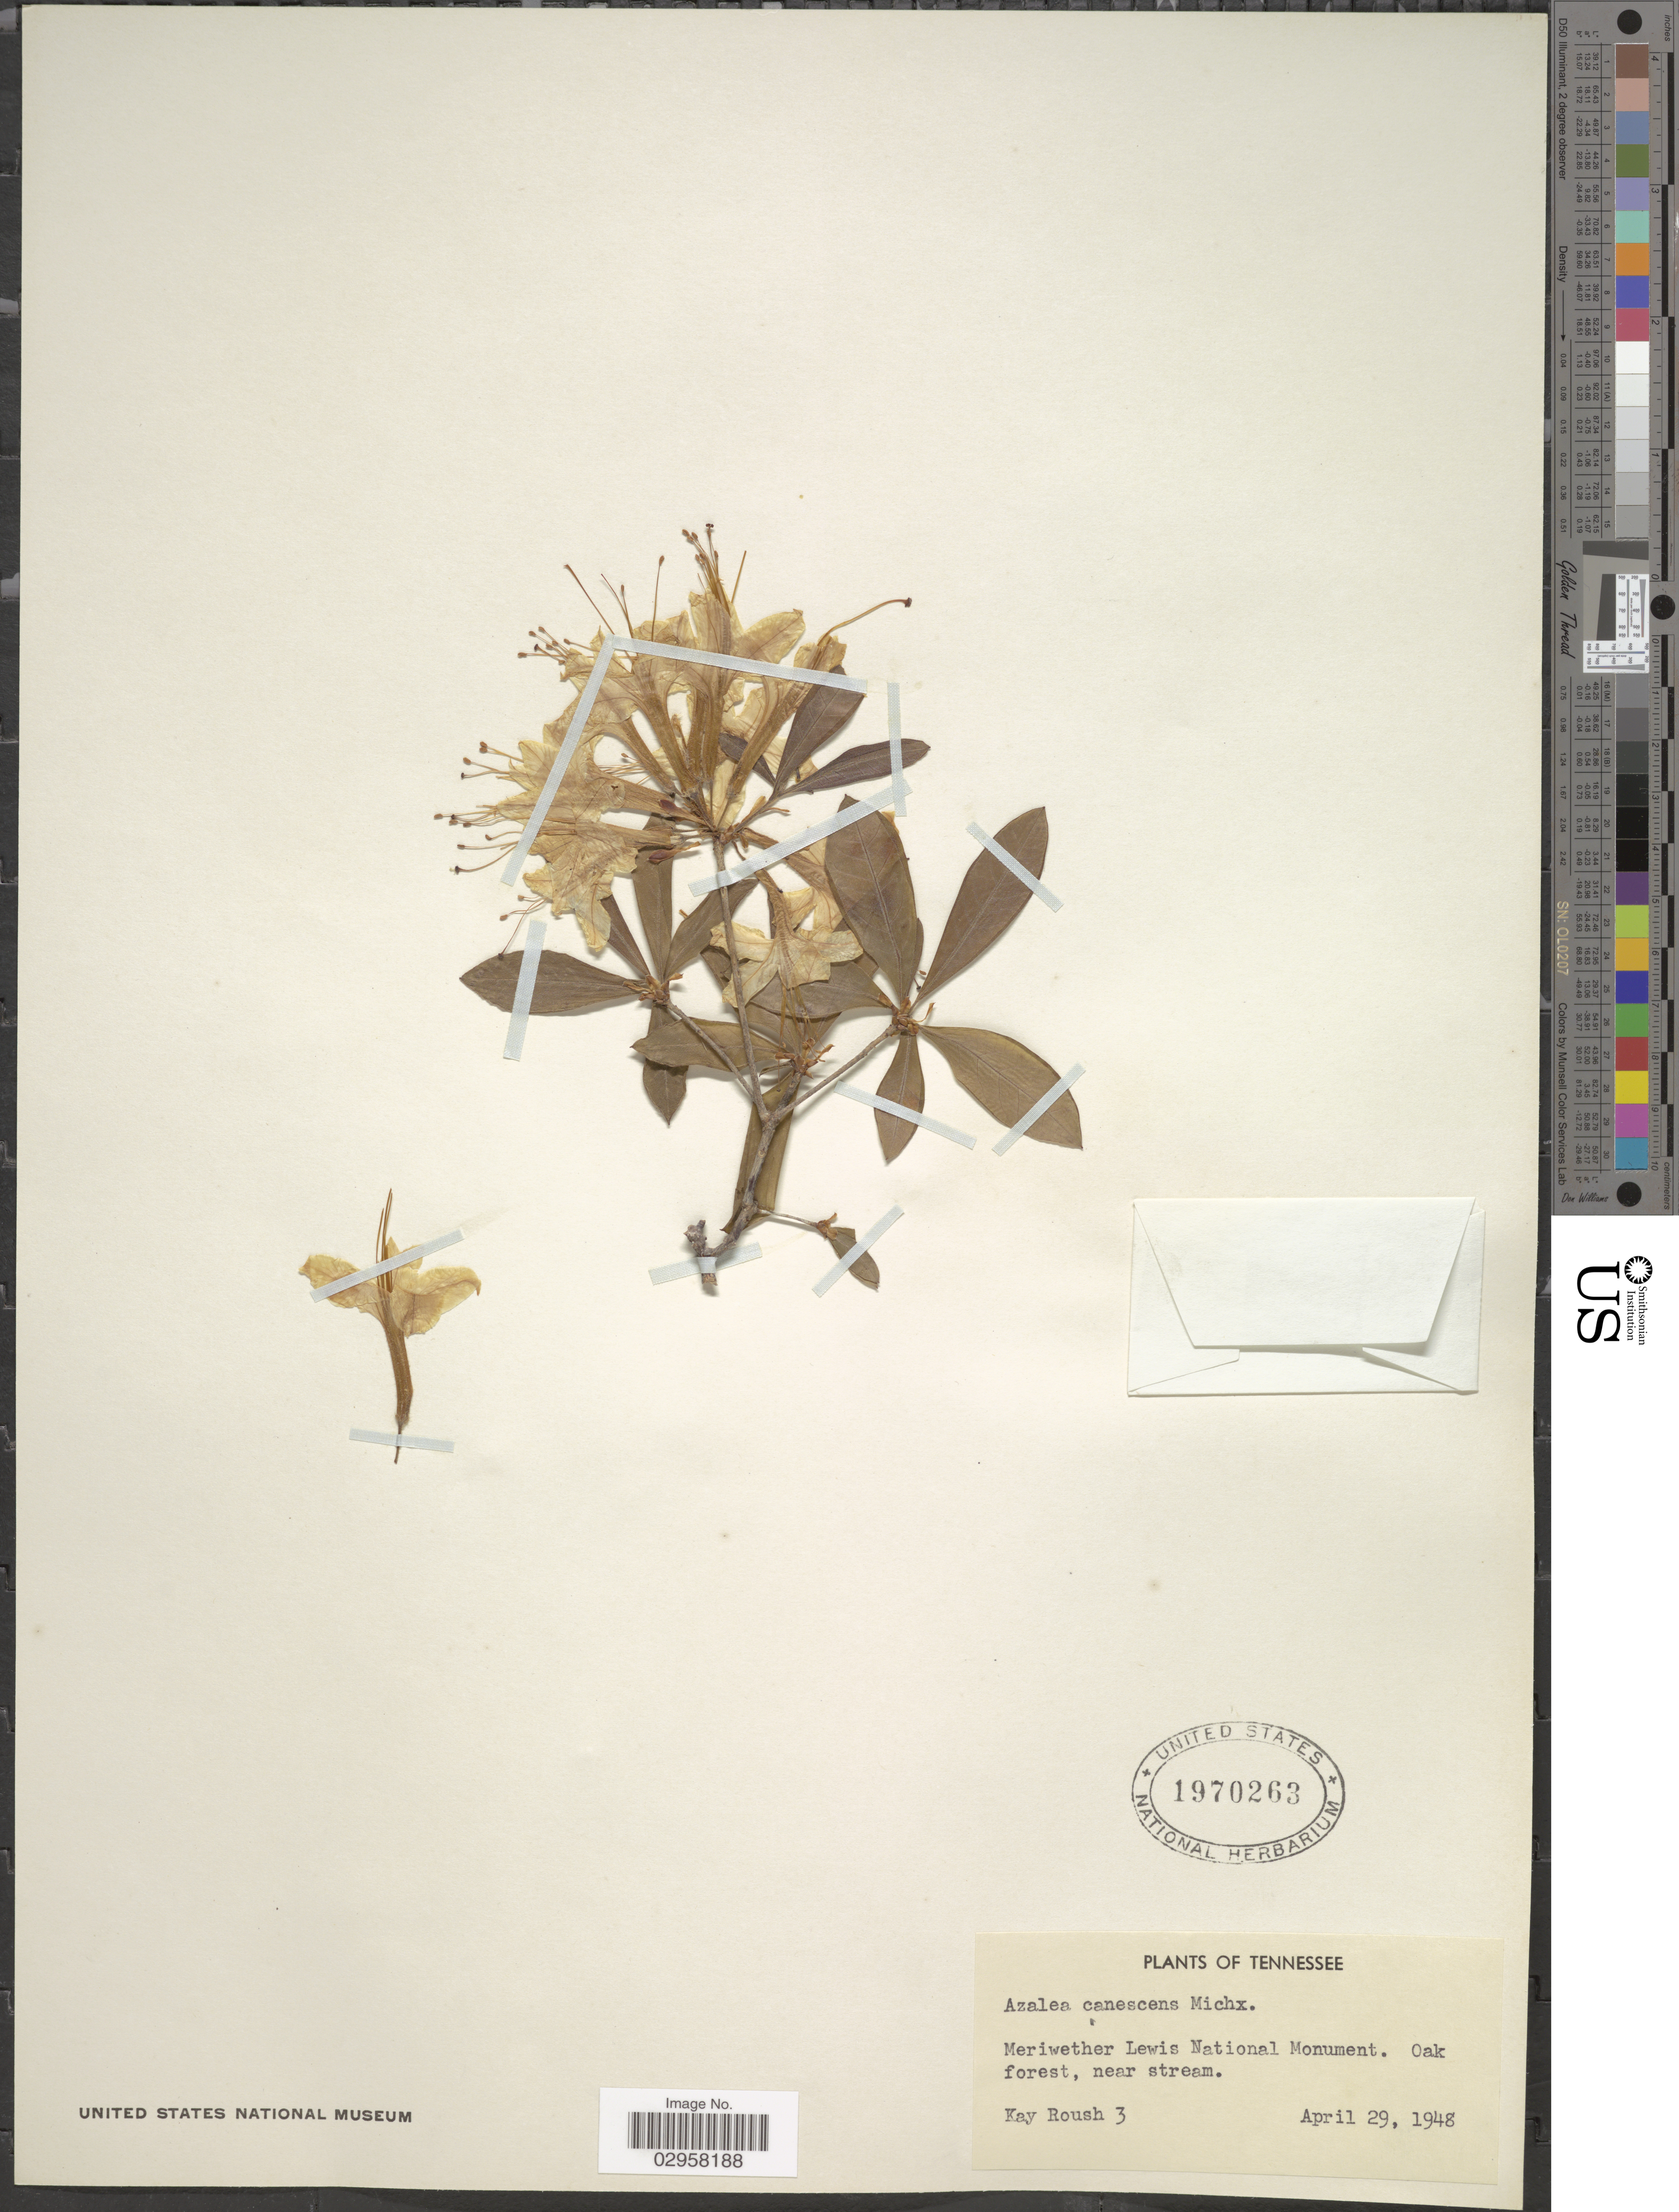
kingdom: Plantae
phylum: Tracheophyta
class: Magnoliopsida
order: Ericales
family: Ericaceae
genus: Rhododendron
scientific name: Rhododendron canescens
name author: (Michx.) Sweet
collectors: K. Roush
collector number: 3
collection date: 1948-04-29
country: United States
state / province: Tennessee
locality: Meriwether Lewis National Monument.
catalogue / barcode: US 1970263